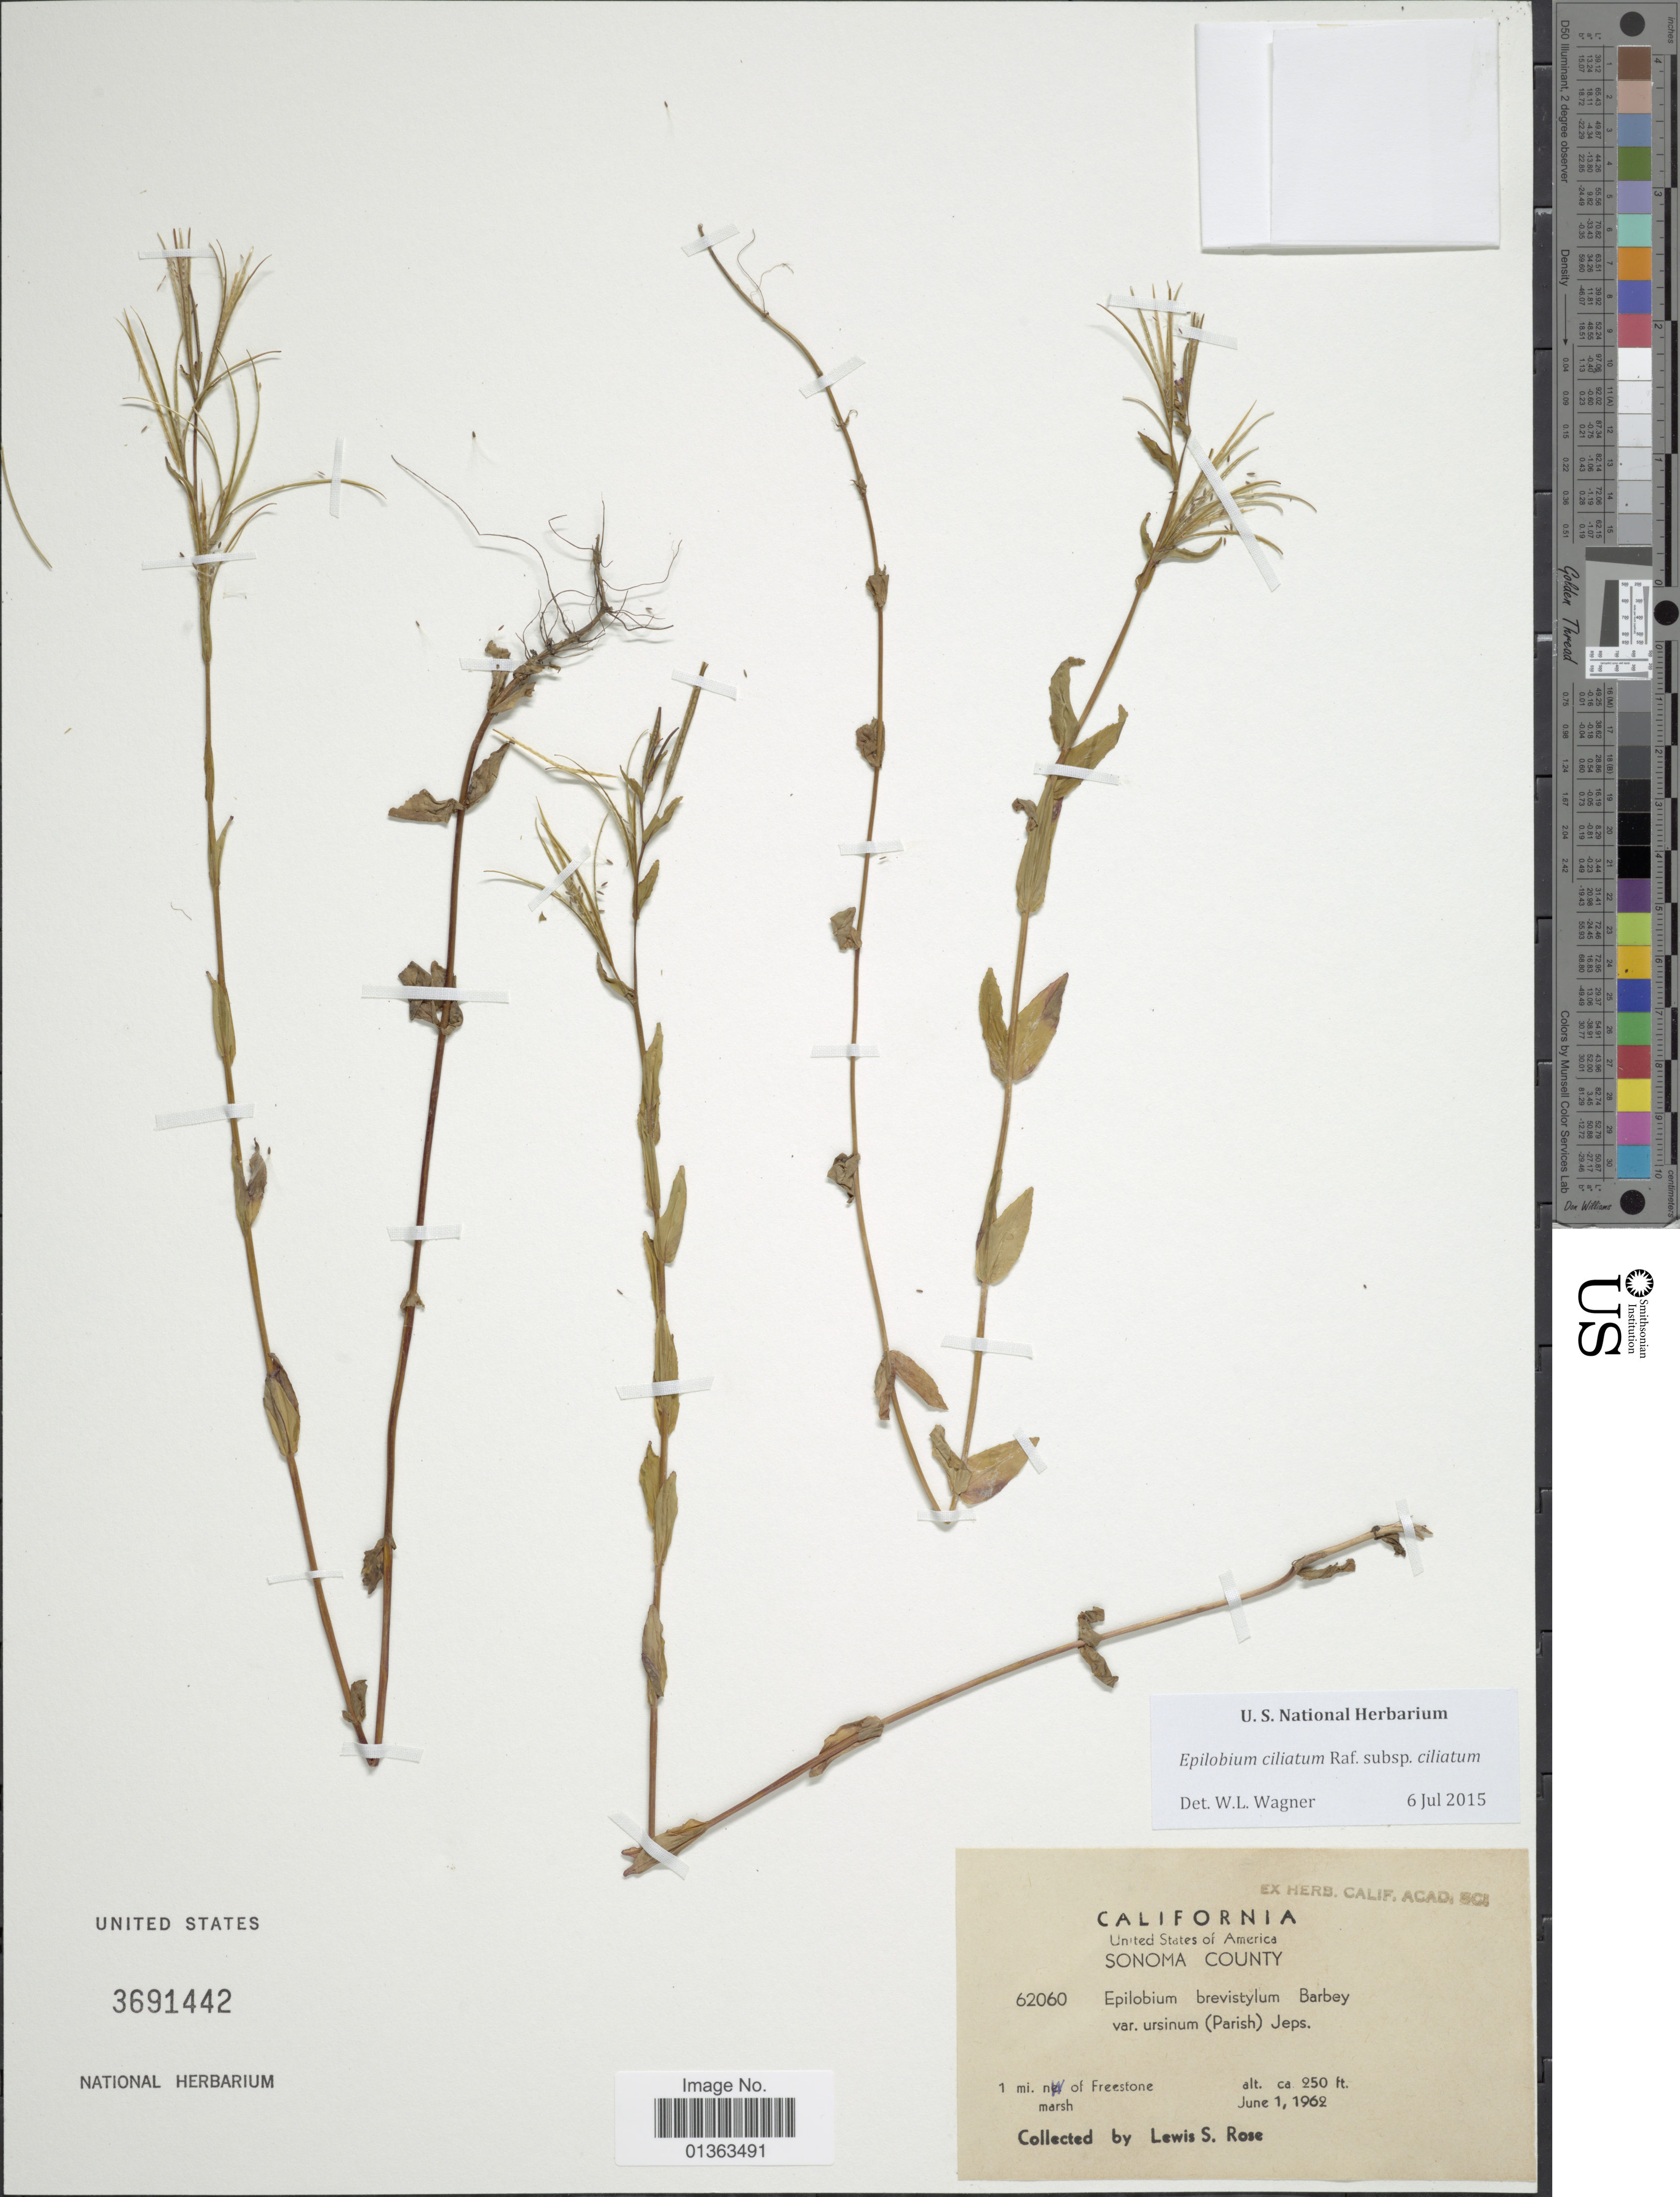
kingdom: Plantae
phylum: Tracheophyta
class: Magnoliopsida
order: Myrtales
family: Onagraceae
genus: Epilobium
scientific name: Epilobium ciliatum subsp. ciliatum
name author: Raf.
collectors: L. S. Rose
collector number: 62060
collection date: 1962-06-01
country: United States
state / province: California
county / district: Sonoma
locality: Sonoma County. 1 mi. NW of Freestone marsh.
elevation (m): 76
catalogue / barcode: US 3691442